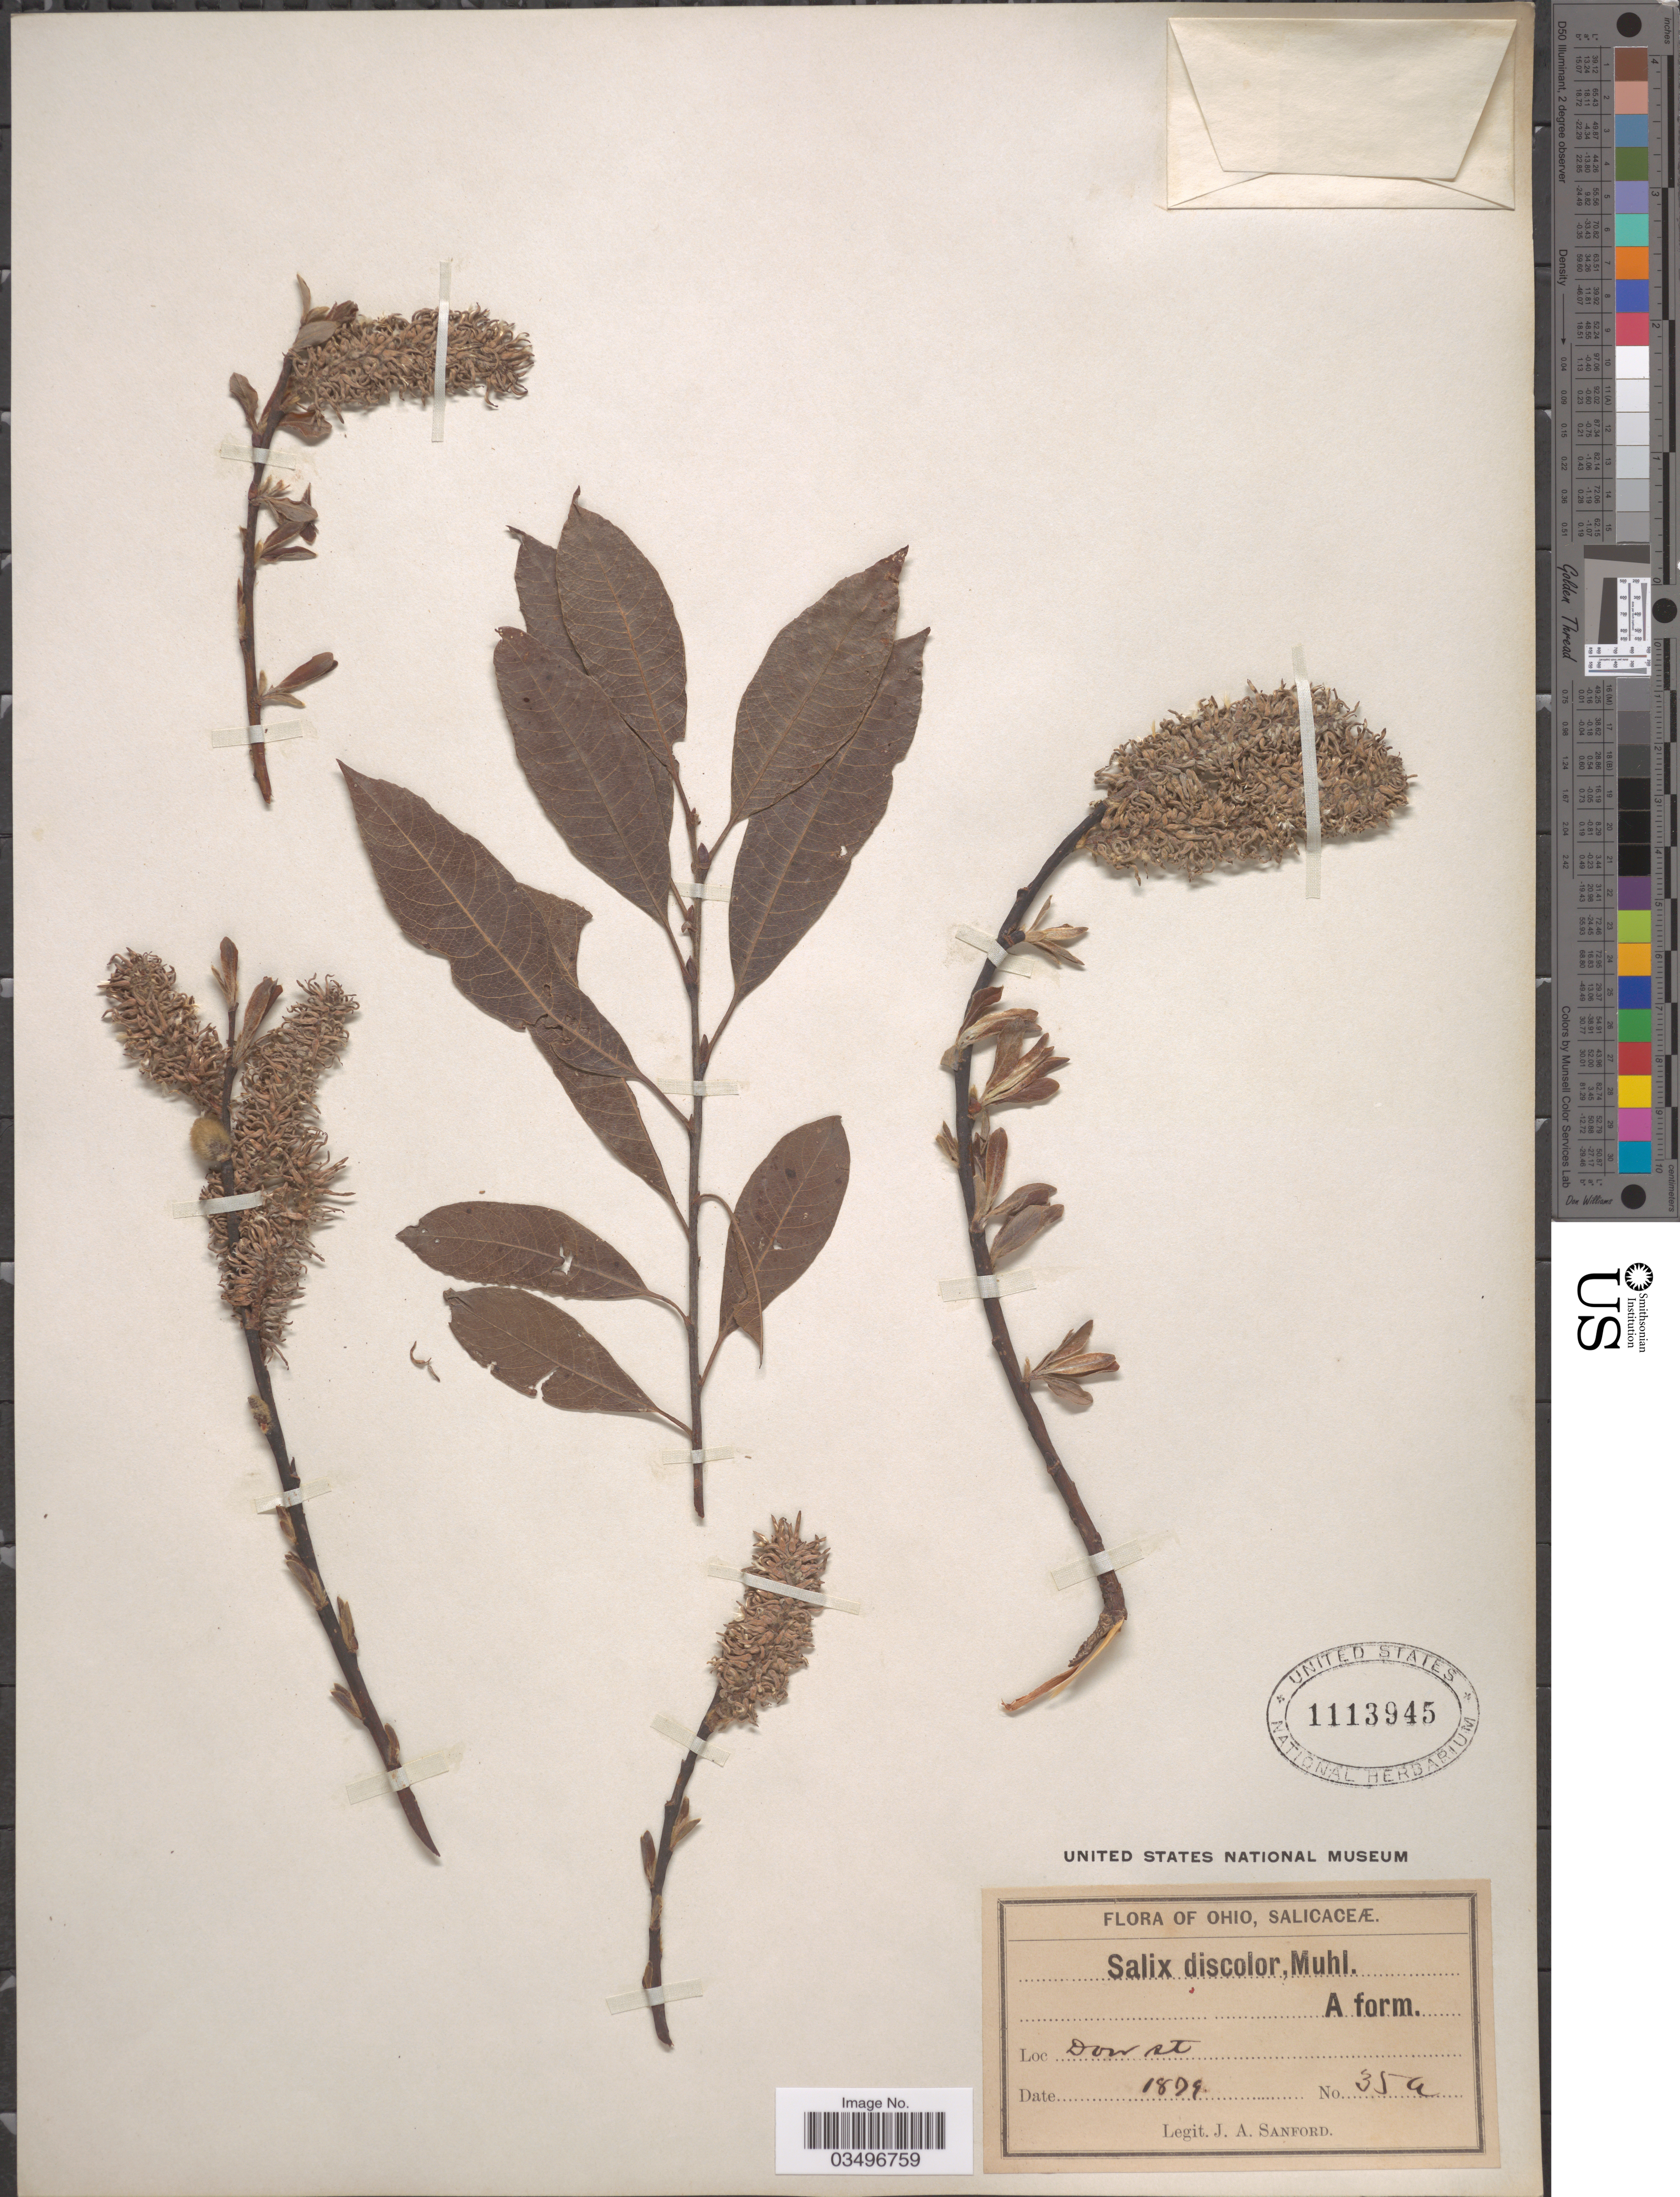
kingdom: Plantae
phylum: Tracheophyta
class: Magnoliopsida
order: Malpighiales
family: Salicaceae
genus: Salix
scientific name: Salix discolor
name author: Muhl.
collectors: J. Sanford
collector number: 35a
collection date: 1879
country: United States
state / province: Ohio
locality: Dorr St.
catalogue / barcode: US 1113945